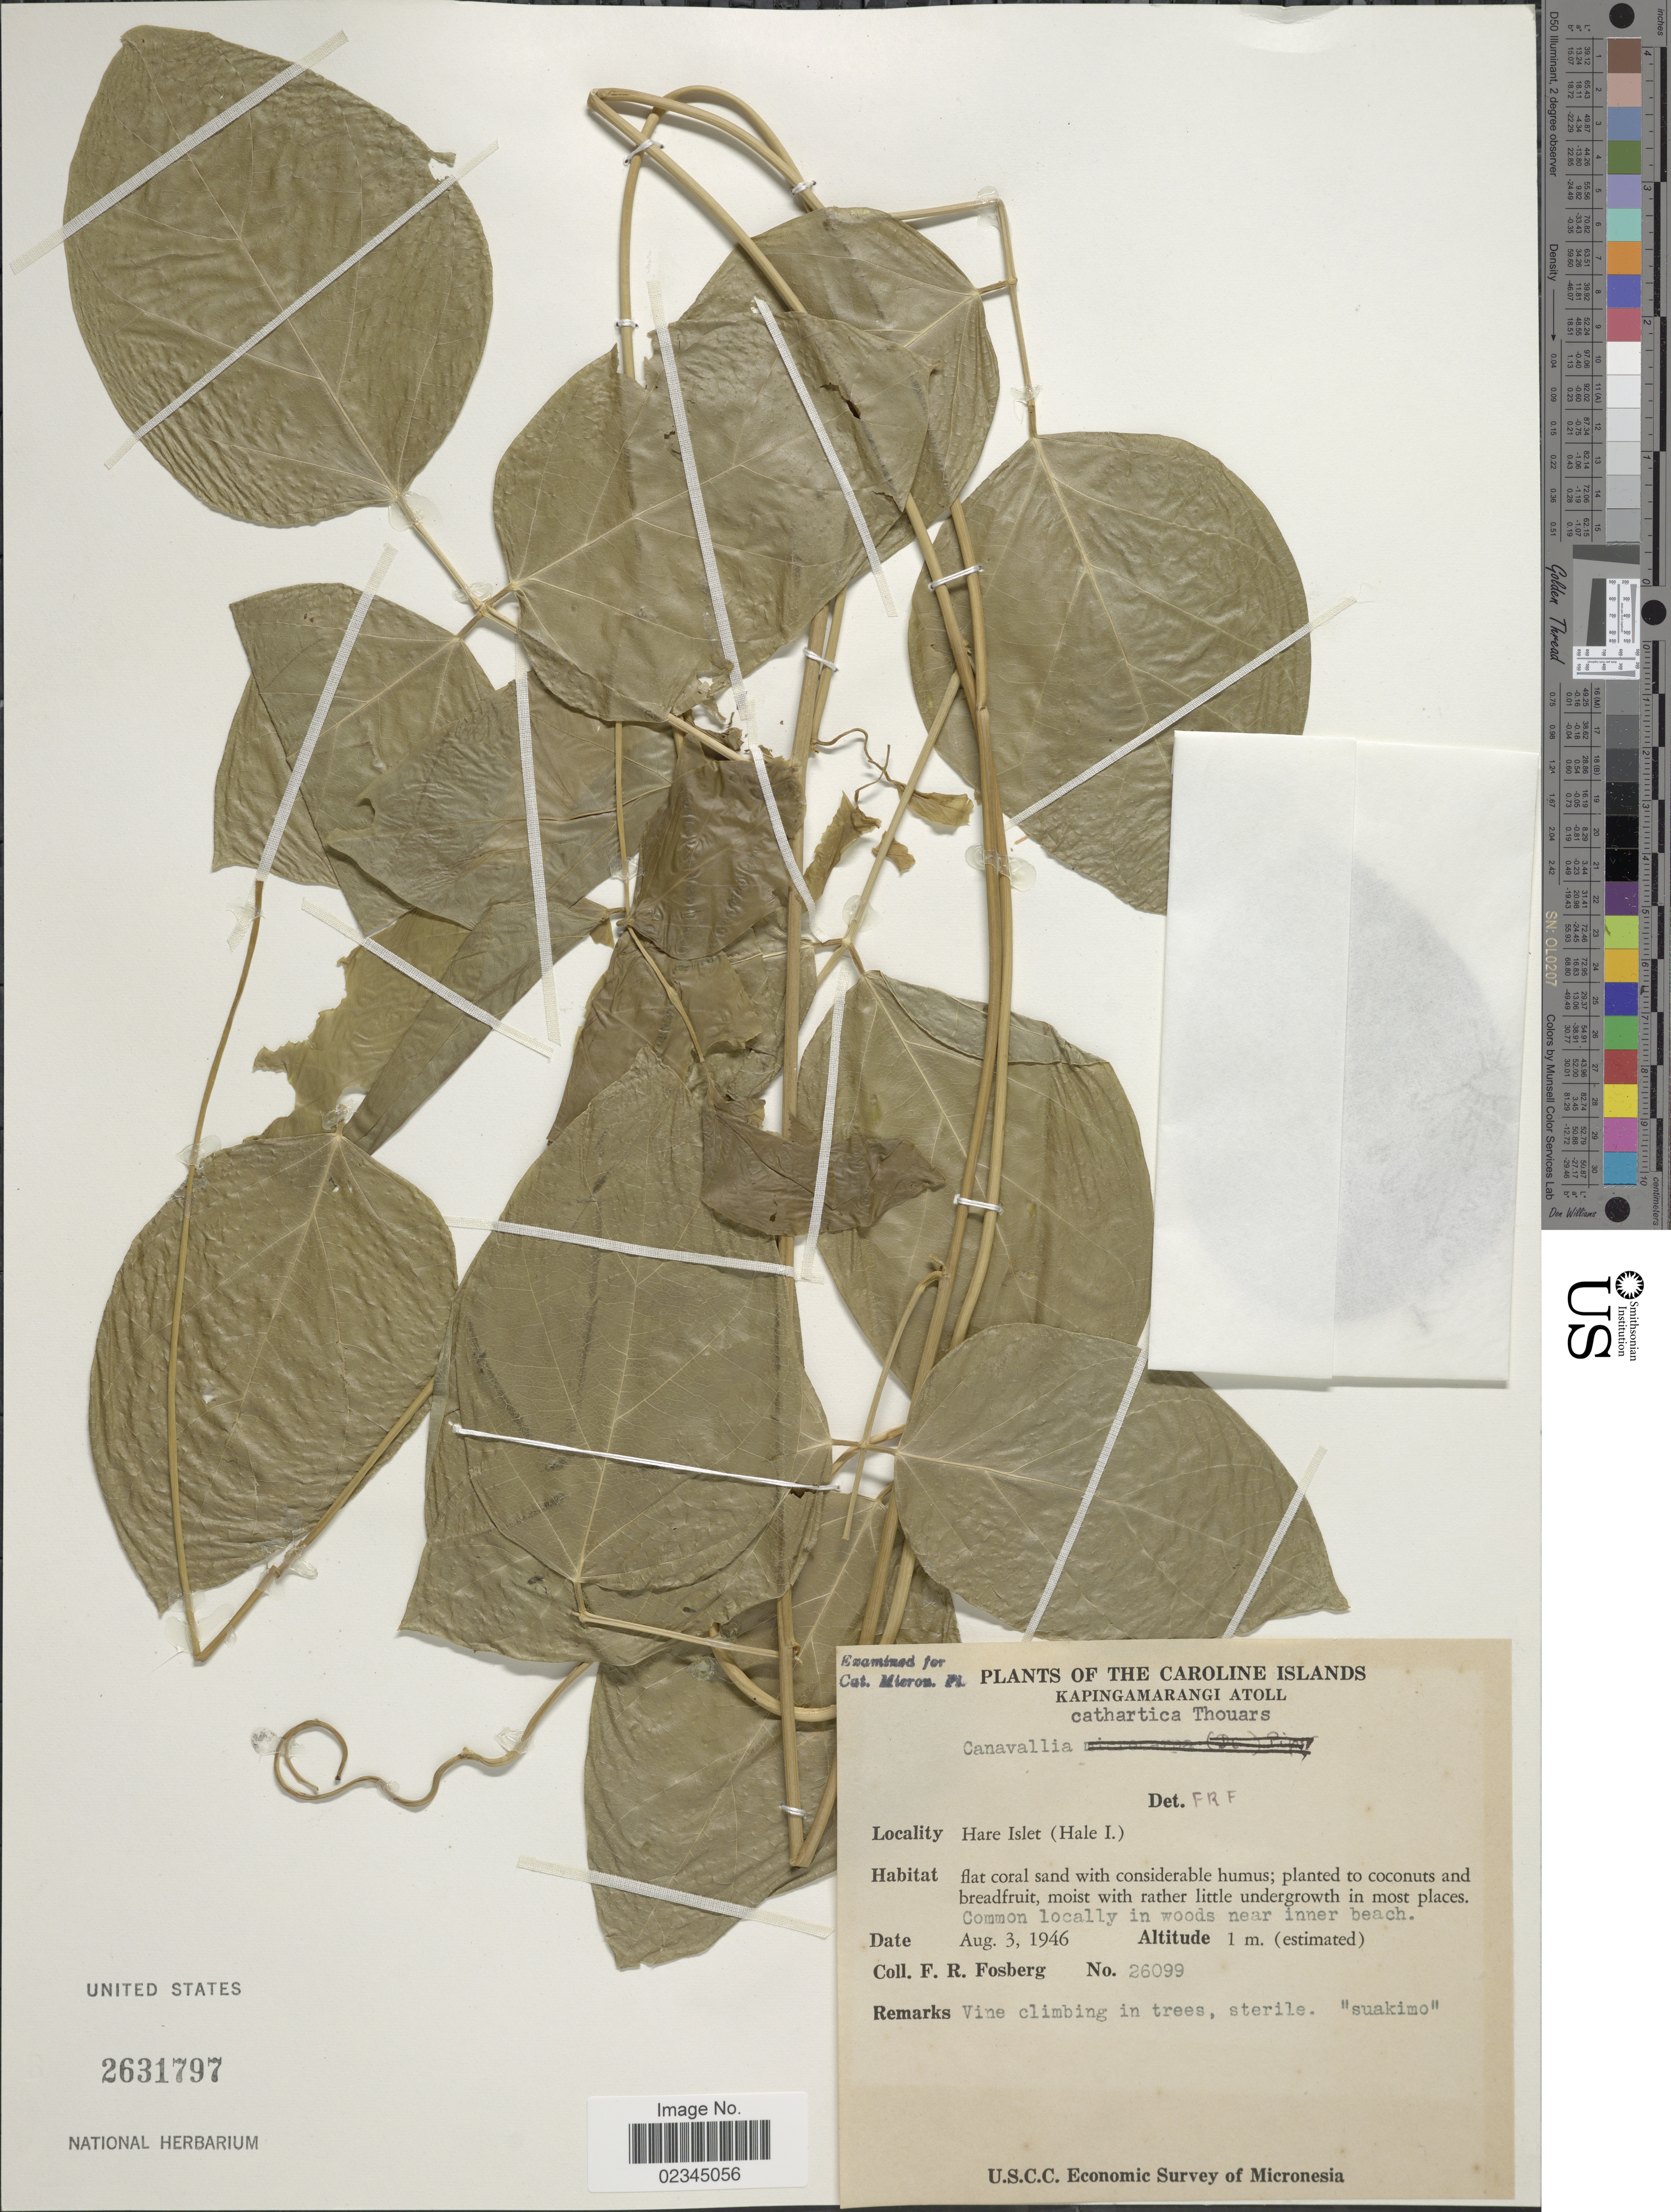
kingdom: Plantae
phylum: Tracheophyta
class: Magnoliopsida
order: Fabales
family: Fabaceae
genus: Canavalia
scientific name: Canavalia cathartica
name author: Thouars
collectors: F. R. Fosberg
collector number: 26099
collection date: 1946-08-03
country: Micronesia, Federated States of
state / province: Pohnpei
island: Kapingamarangi Atoll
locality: Kapingamarangi Atoll, Hare Islet (Hale I.).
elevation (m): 1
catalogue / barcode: US 2631797